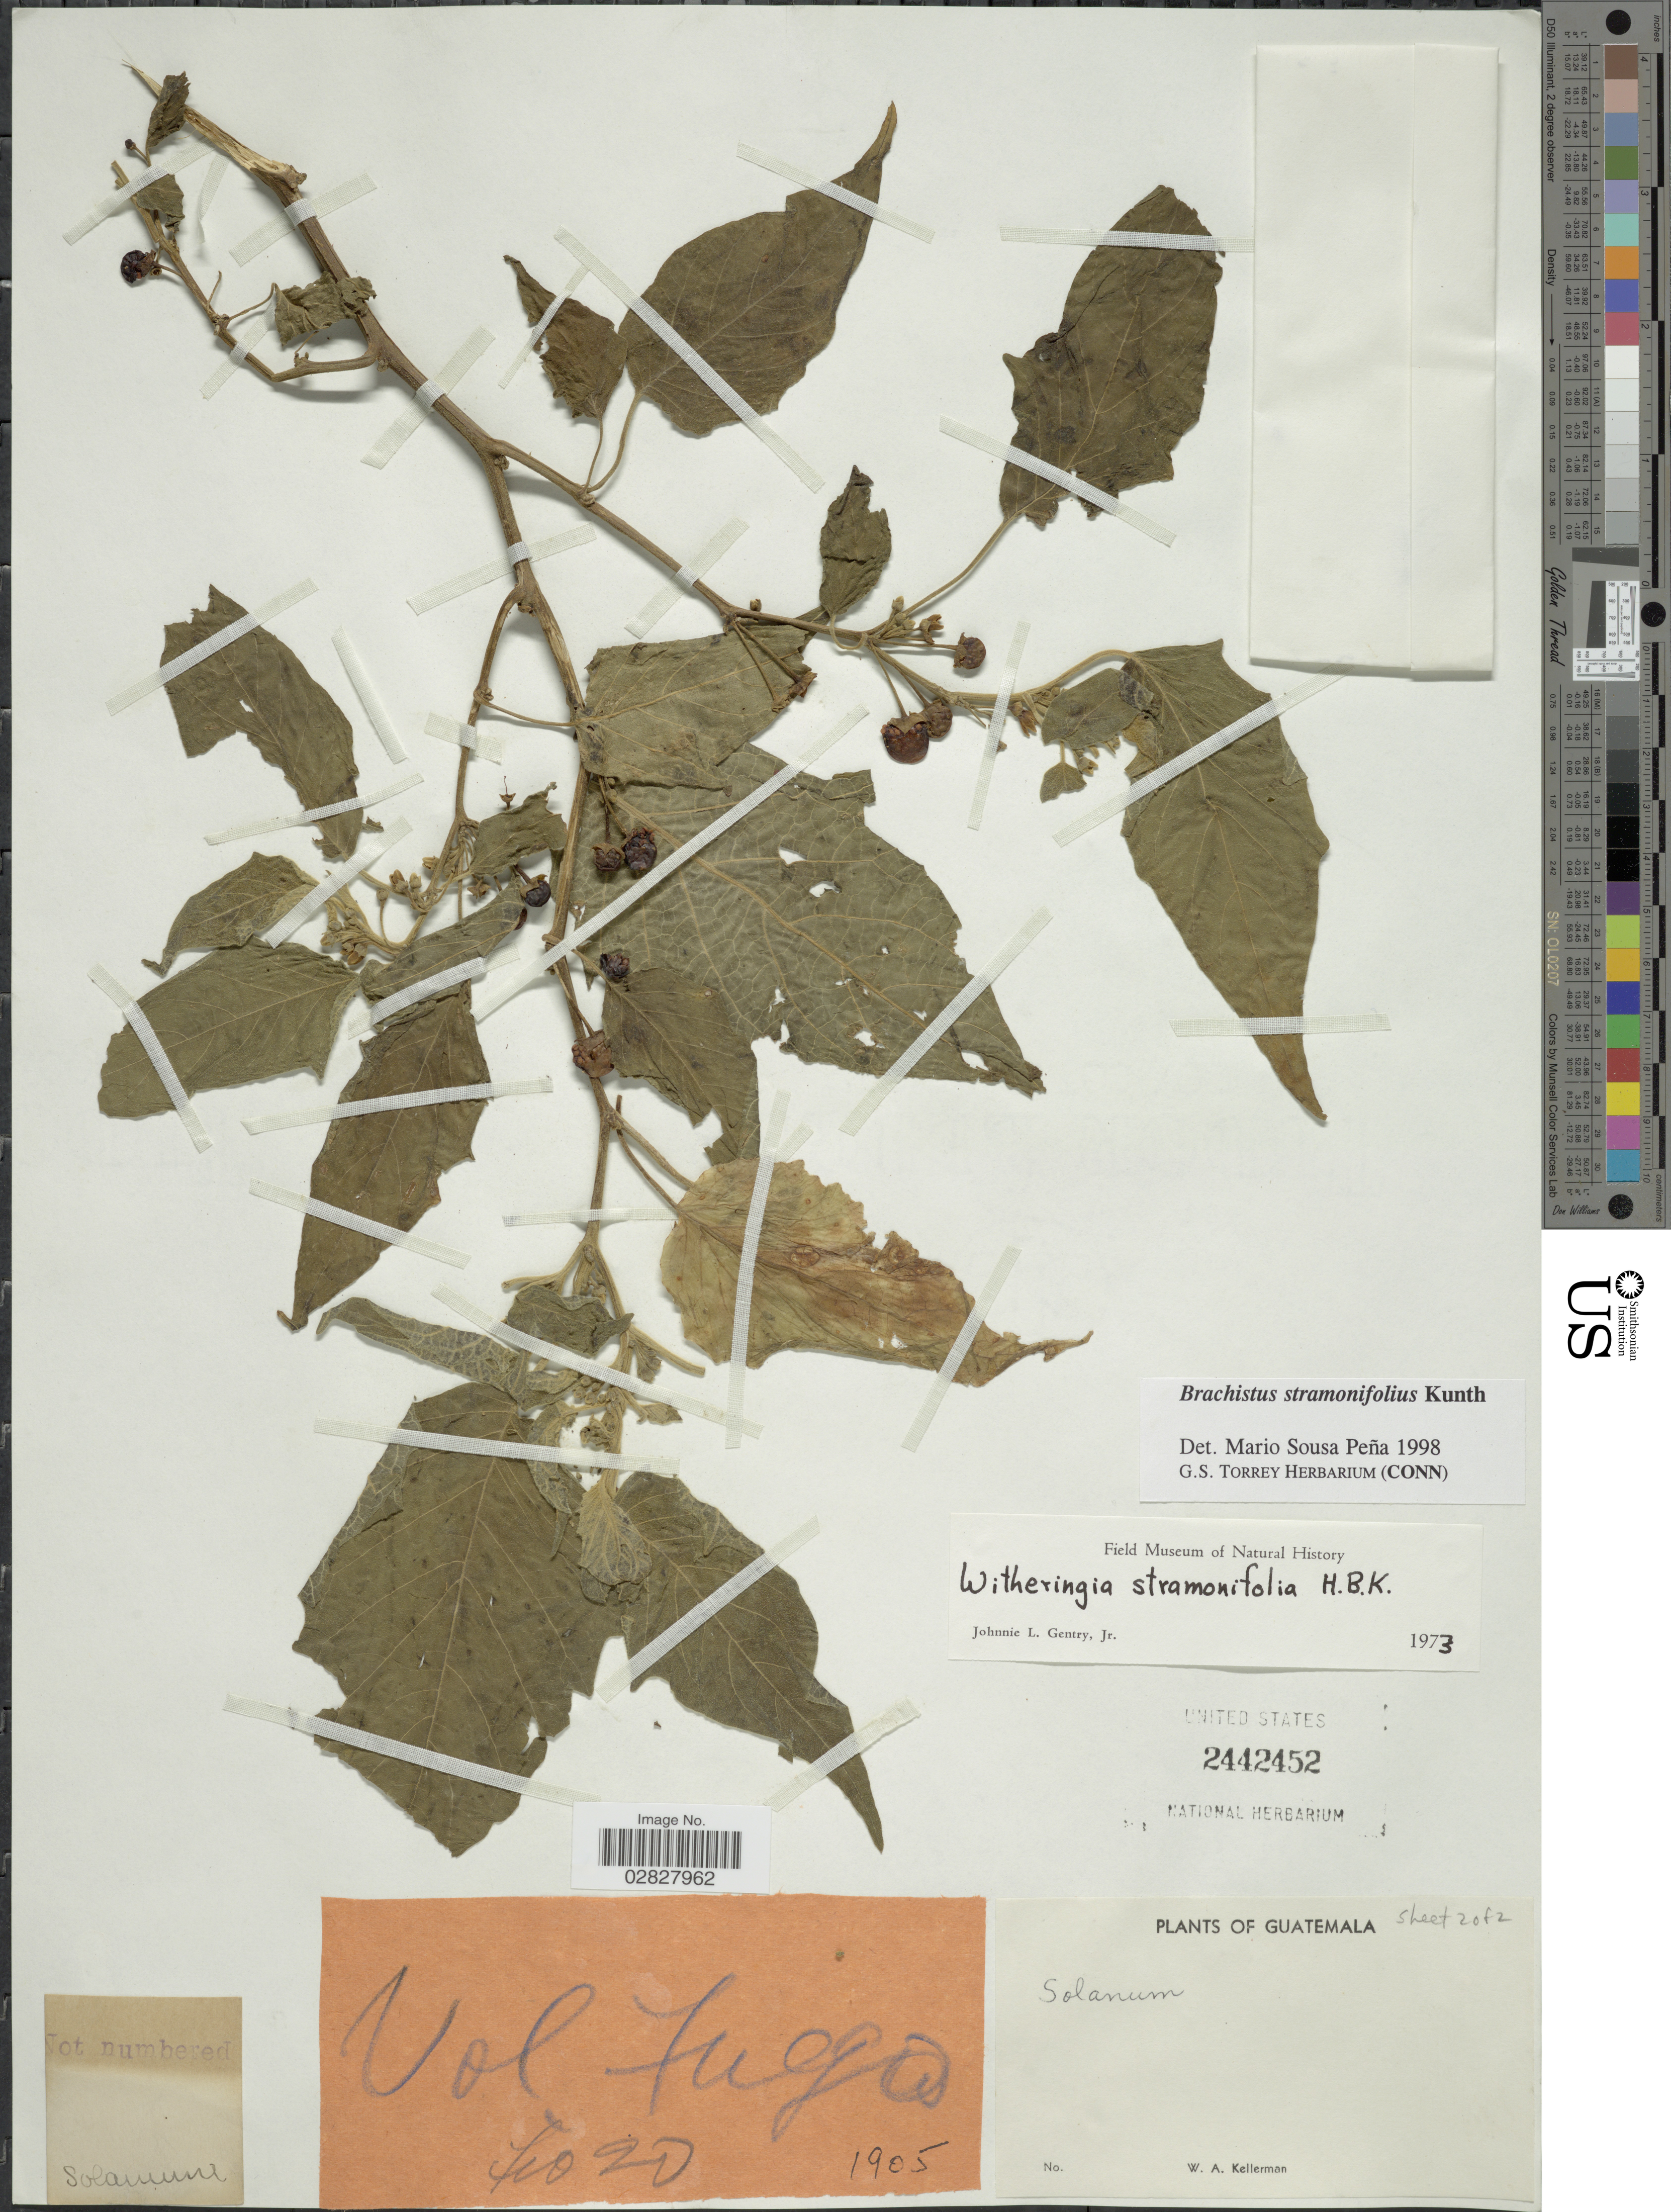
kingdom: Plantae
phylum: Tracheophyta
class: Magnoliopsida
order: Solanales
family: Solanaceae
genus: Brachistus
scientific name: Brachistus stramonifolius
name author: (Kunth) Miers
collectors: W. Kellerman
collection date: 1905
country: Guatemala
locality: Vol Fuego.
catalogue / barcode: US 2442452